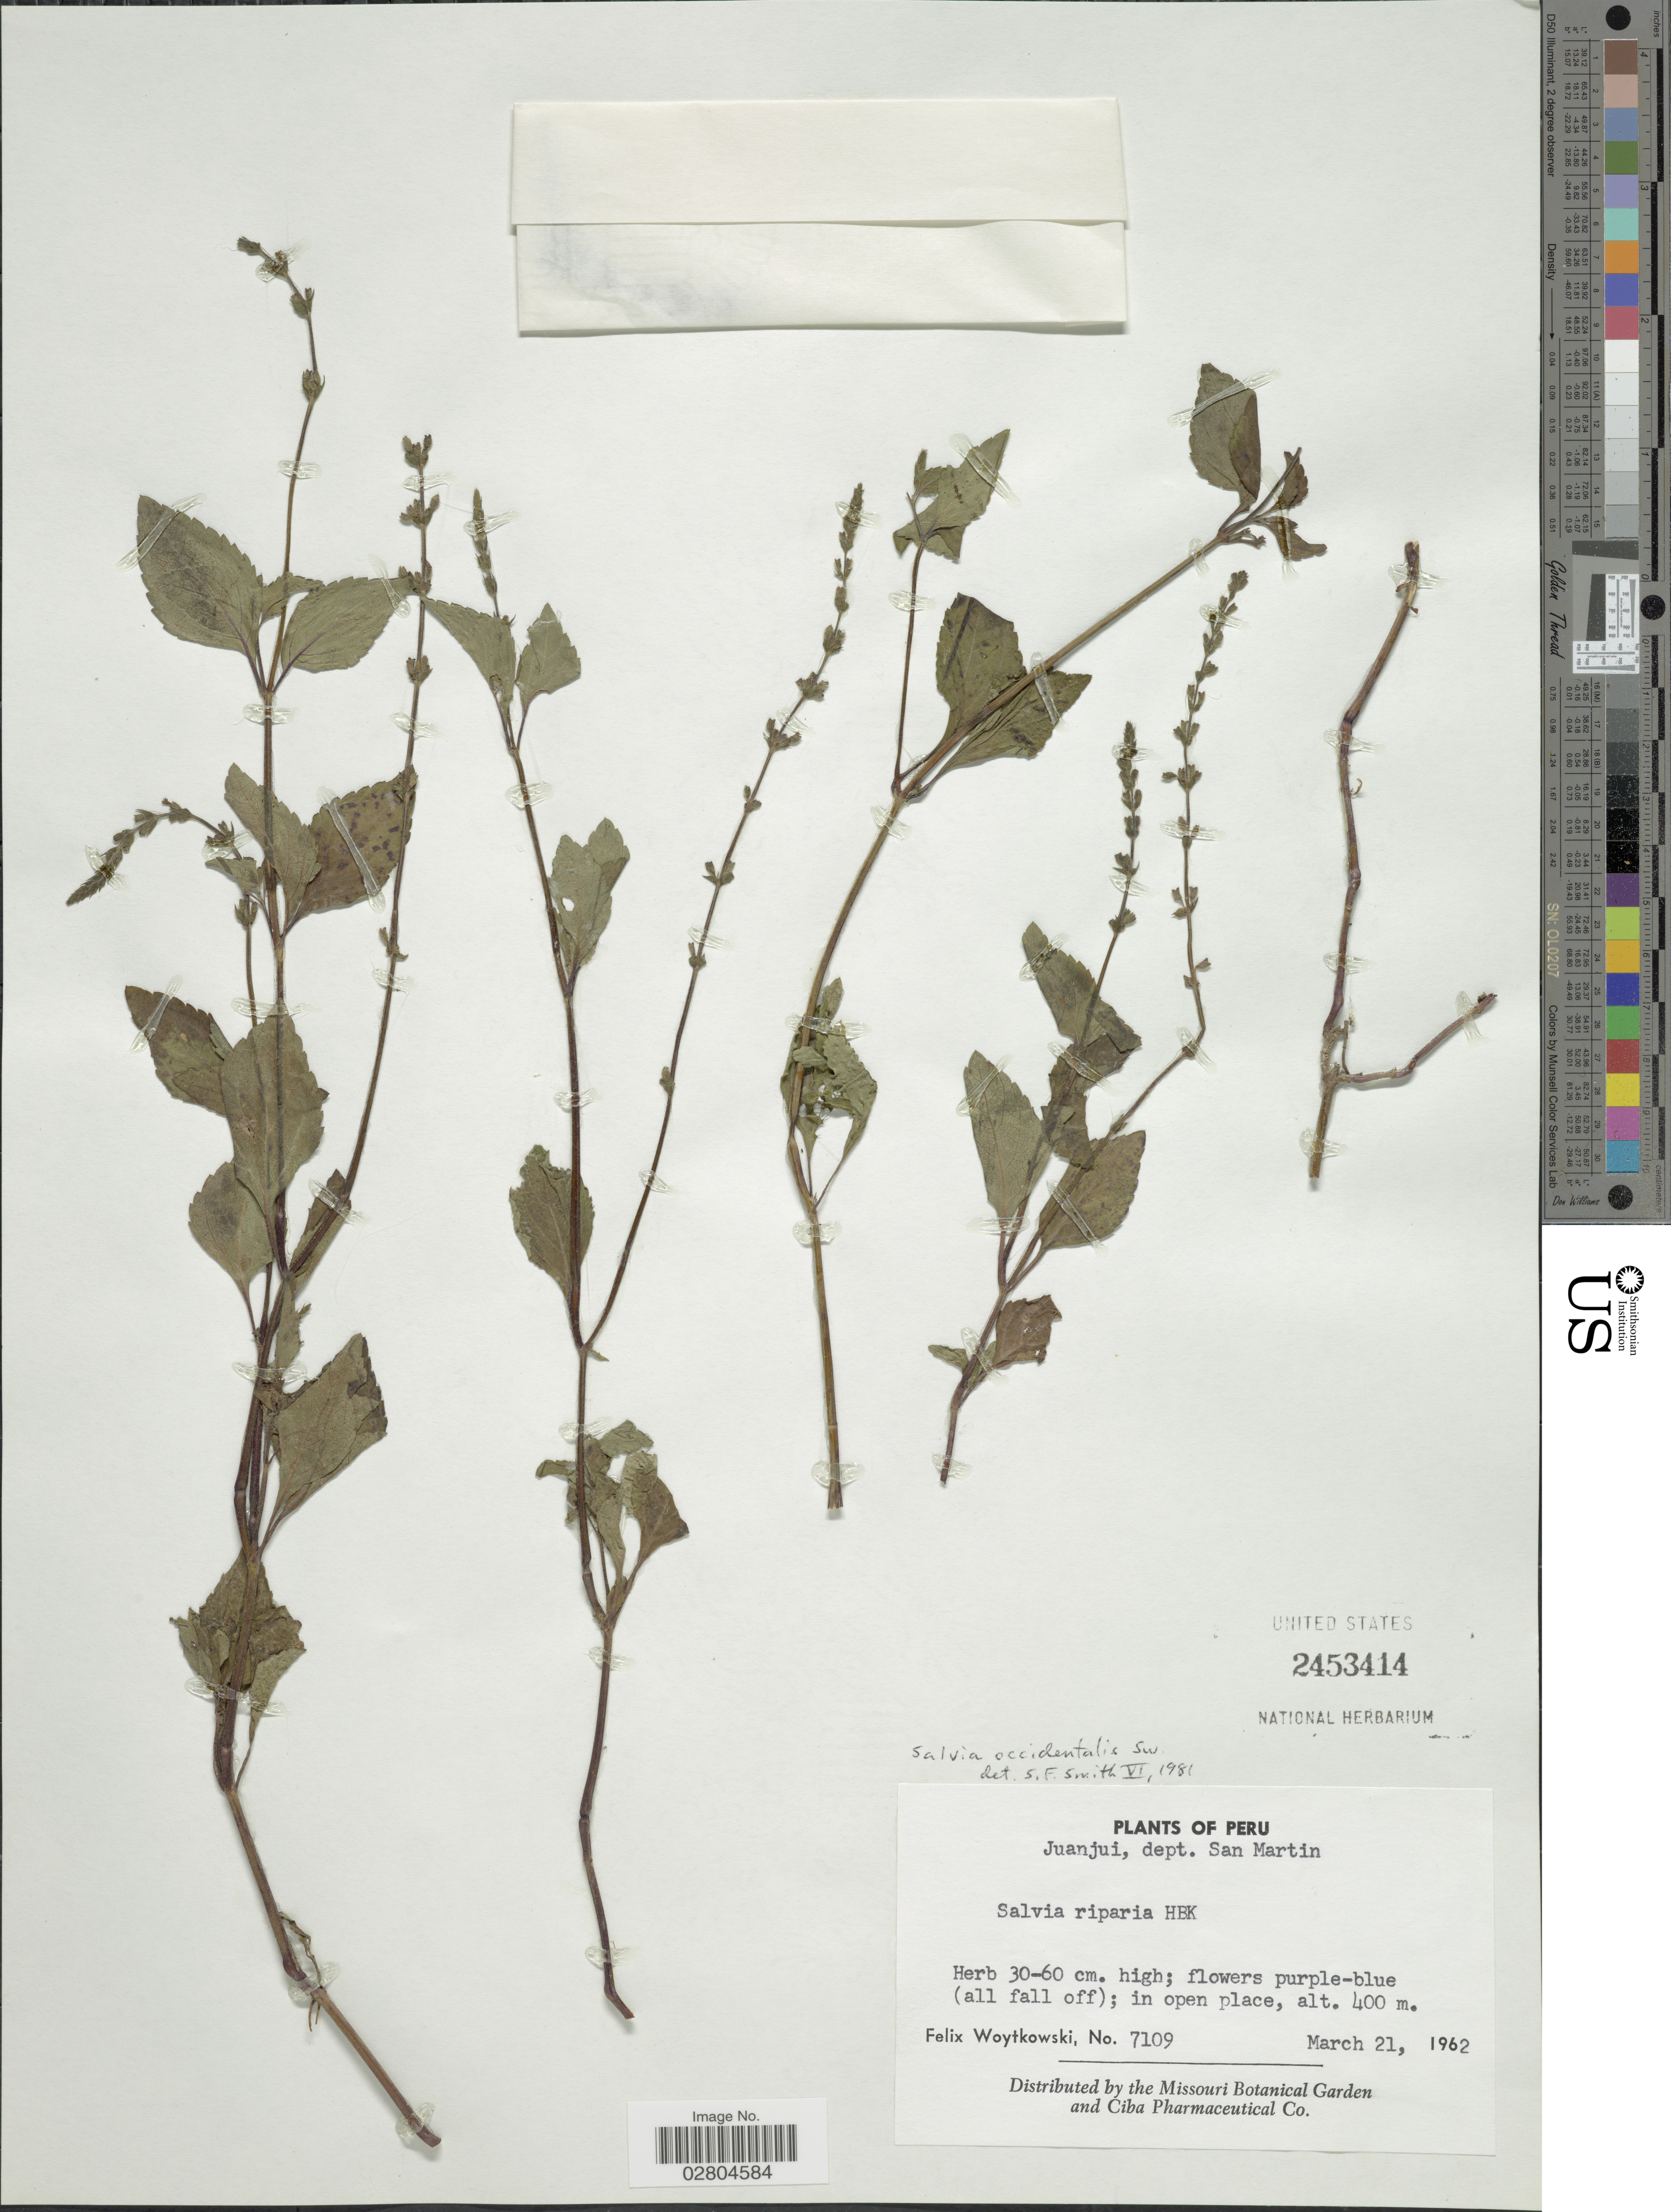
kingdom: Plantae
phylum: Tracheophyta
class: Magnoliopsida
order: Lamiales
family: Lamiaceae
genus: Salvia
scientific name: Salvia occidentalis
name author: Sw.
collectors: F. Woytkowski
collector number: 7109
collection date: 1962-03-21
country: Peru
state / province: San Martín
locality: Juanjui, dept. San Martin.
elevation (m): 400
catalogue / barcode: US 2453414